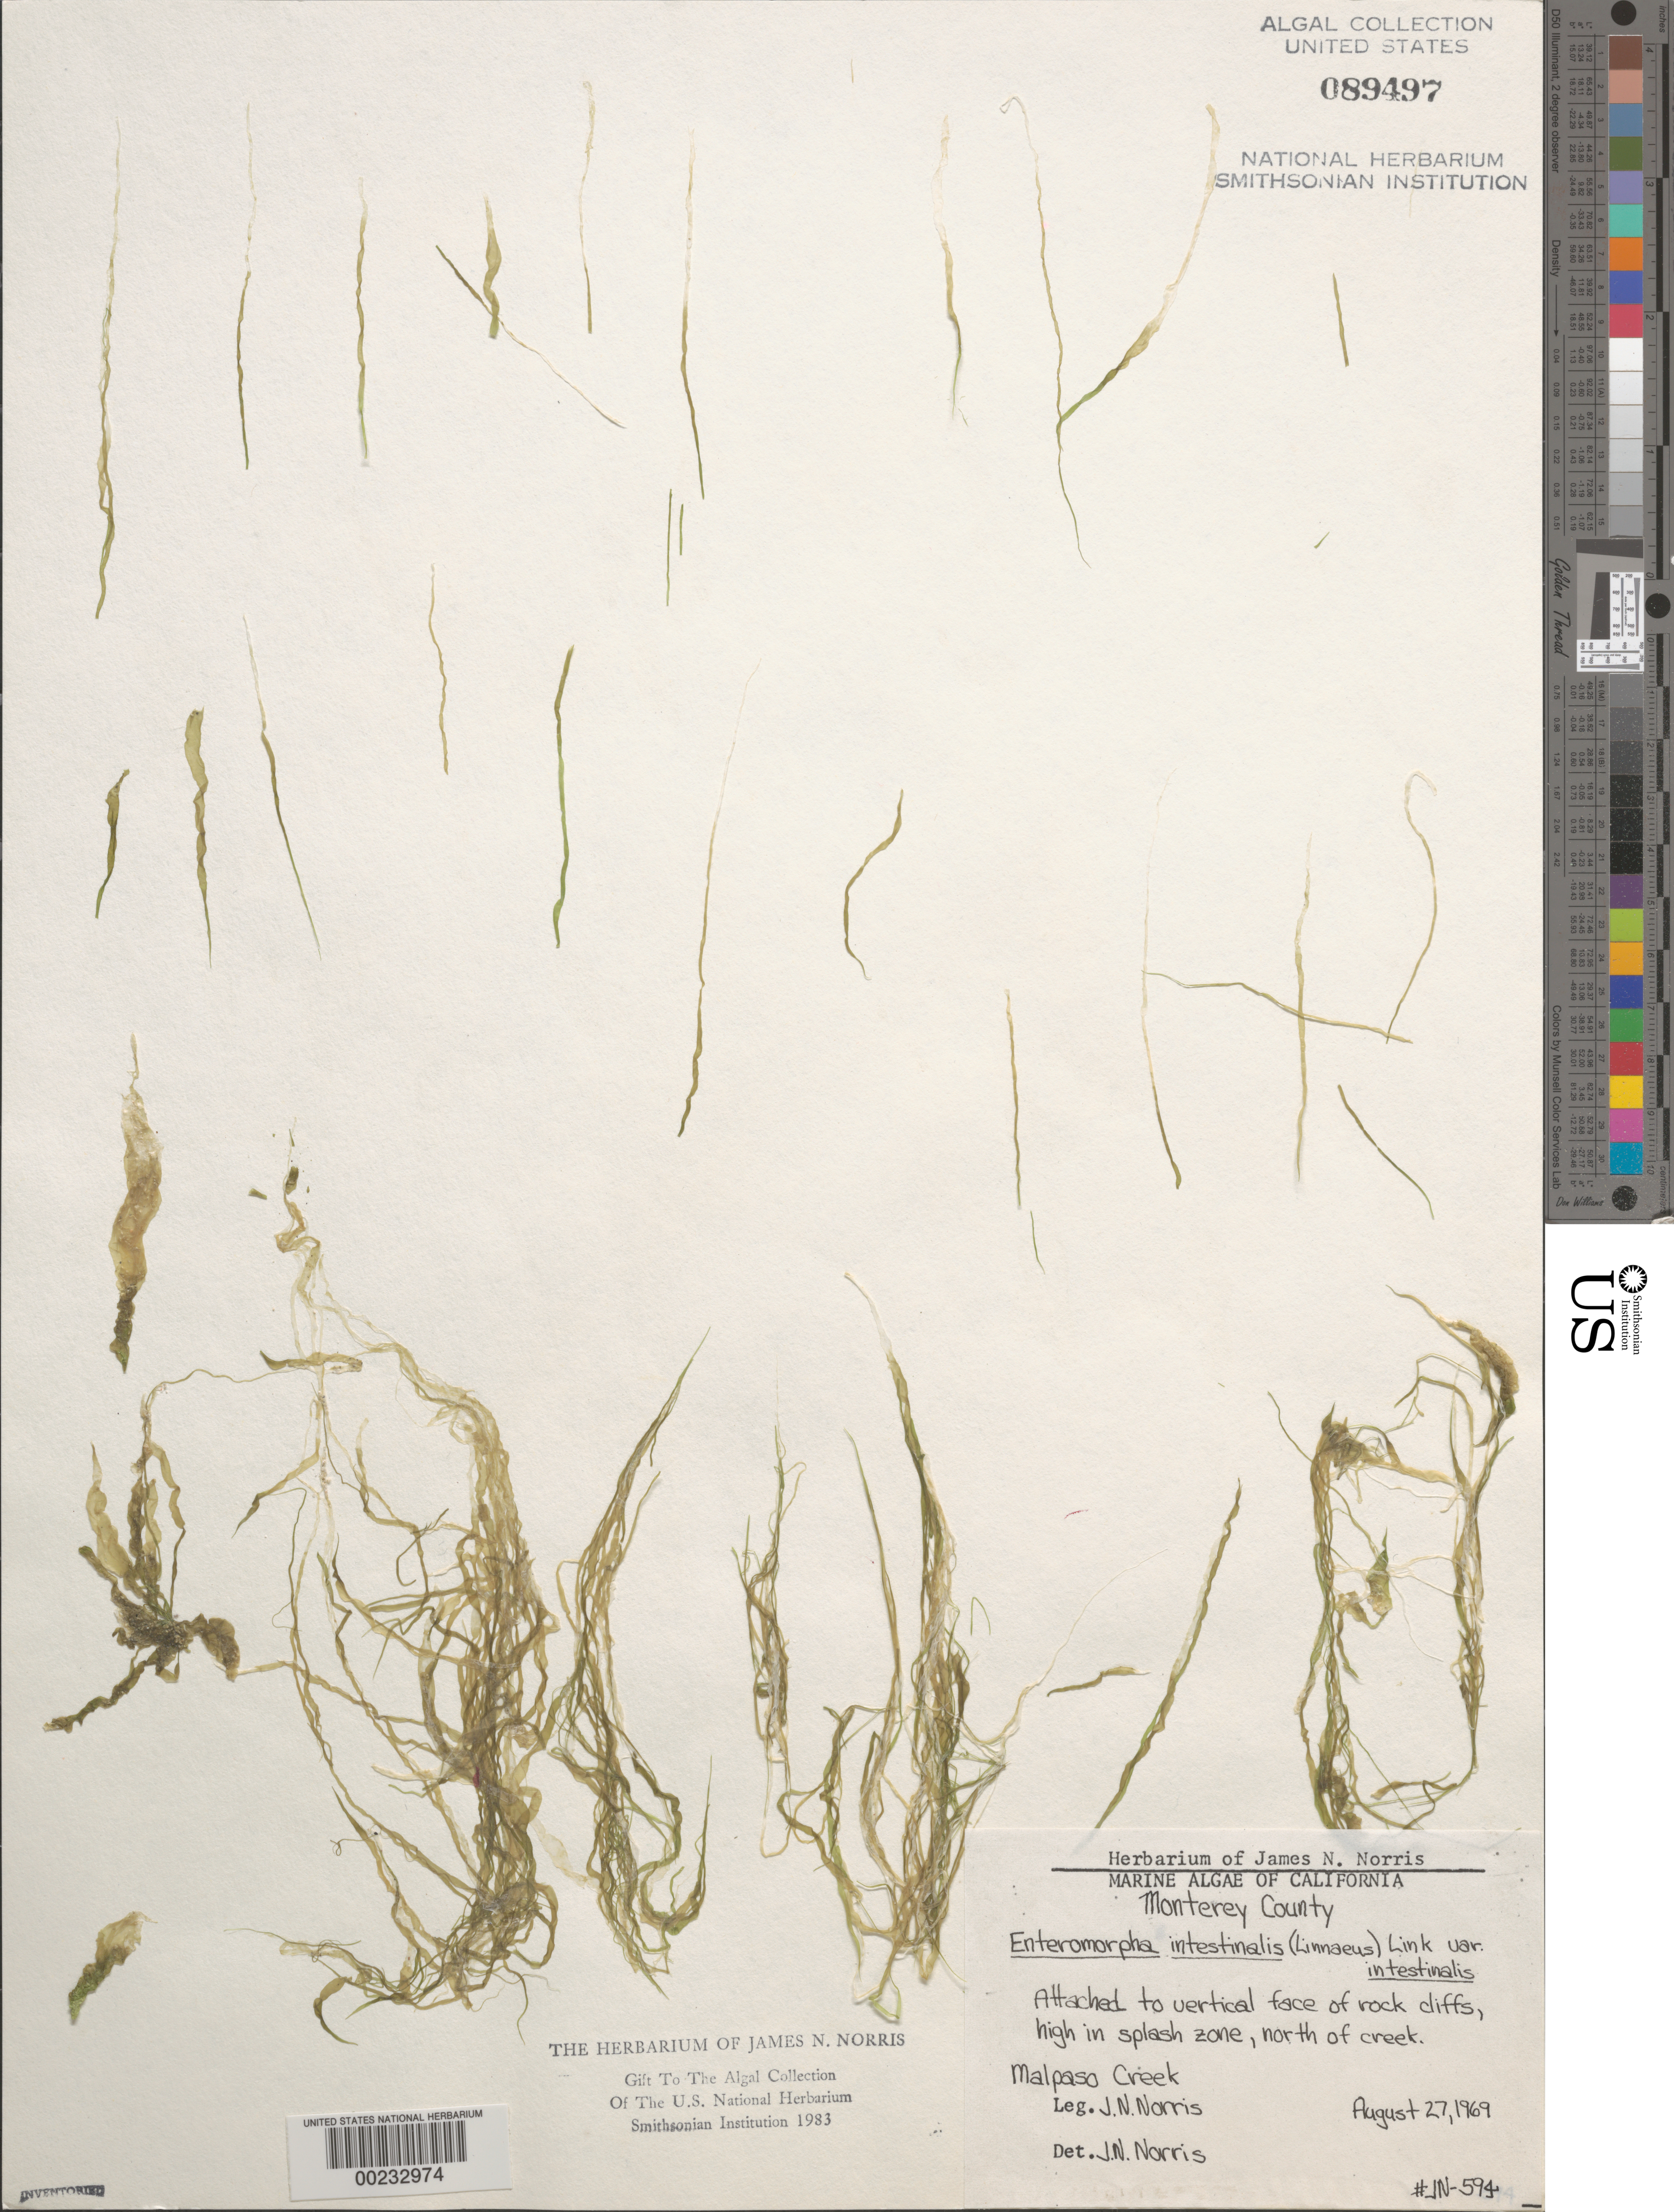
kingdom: Plantae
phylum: Chlorophyta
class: Ulvophyceae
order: Ulvales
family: Ulvaceae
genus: Ulva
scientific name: Ulva intestinalis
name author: L.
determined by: Algae name updating Project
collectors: J. N. Norris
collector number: JN-594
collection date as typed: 27 Aug 1969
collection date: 1969-08-27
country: United States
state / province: California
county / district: Monterey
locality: North of Malpaso Creek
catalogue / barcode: US 89497